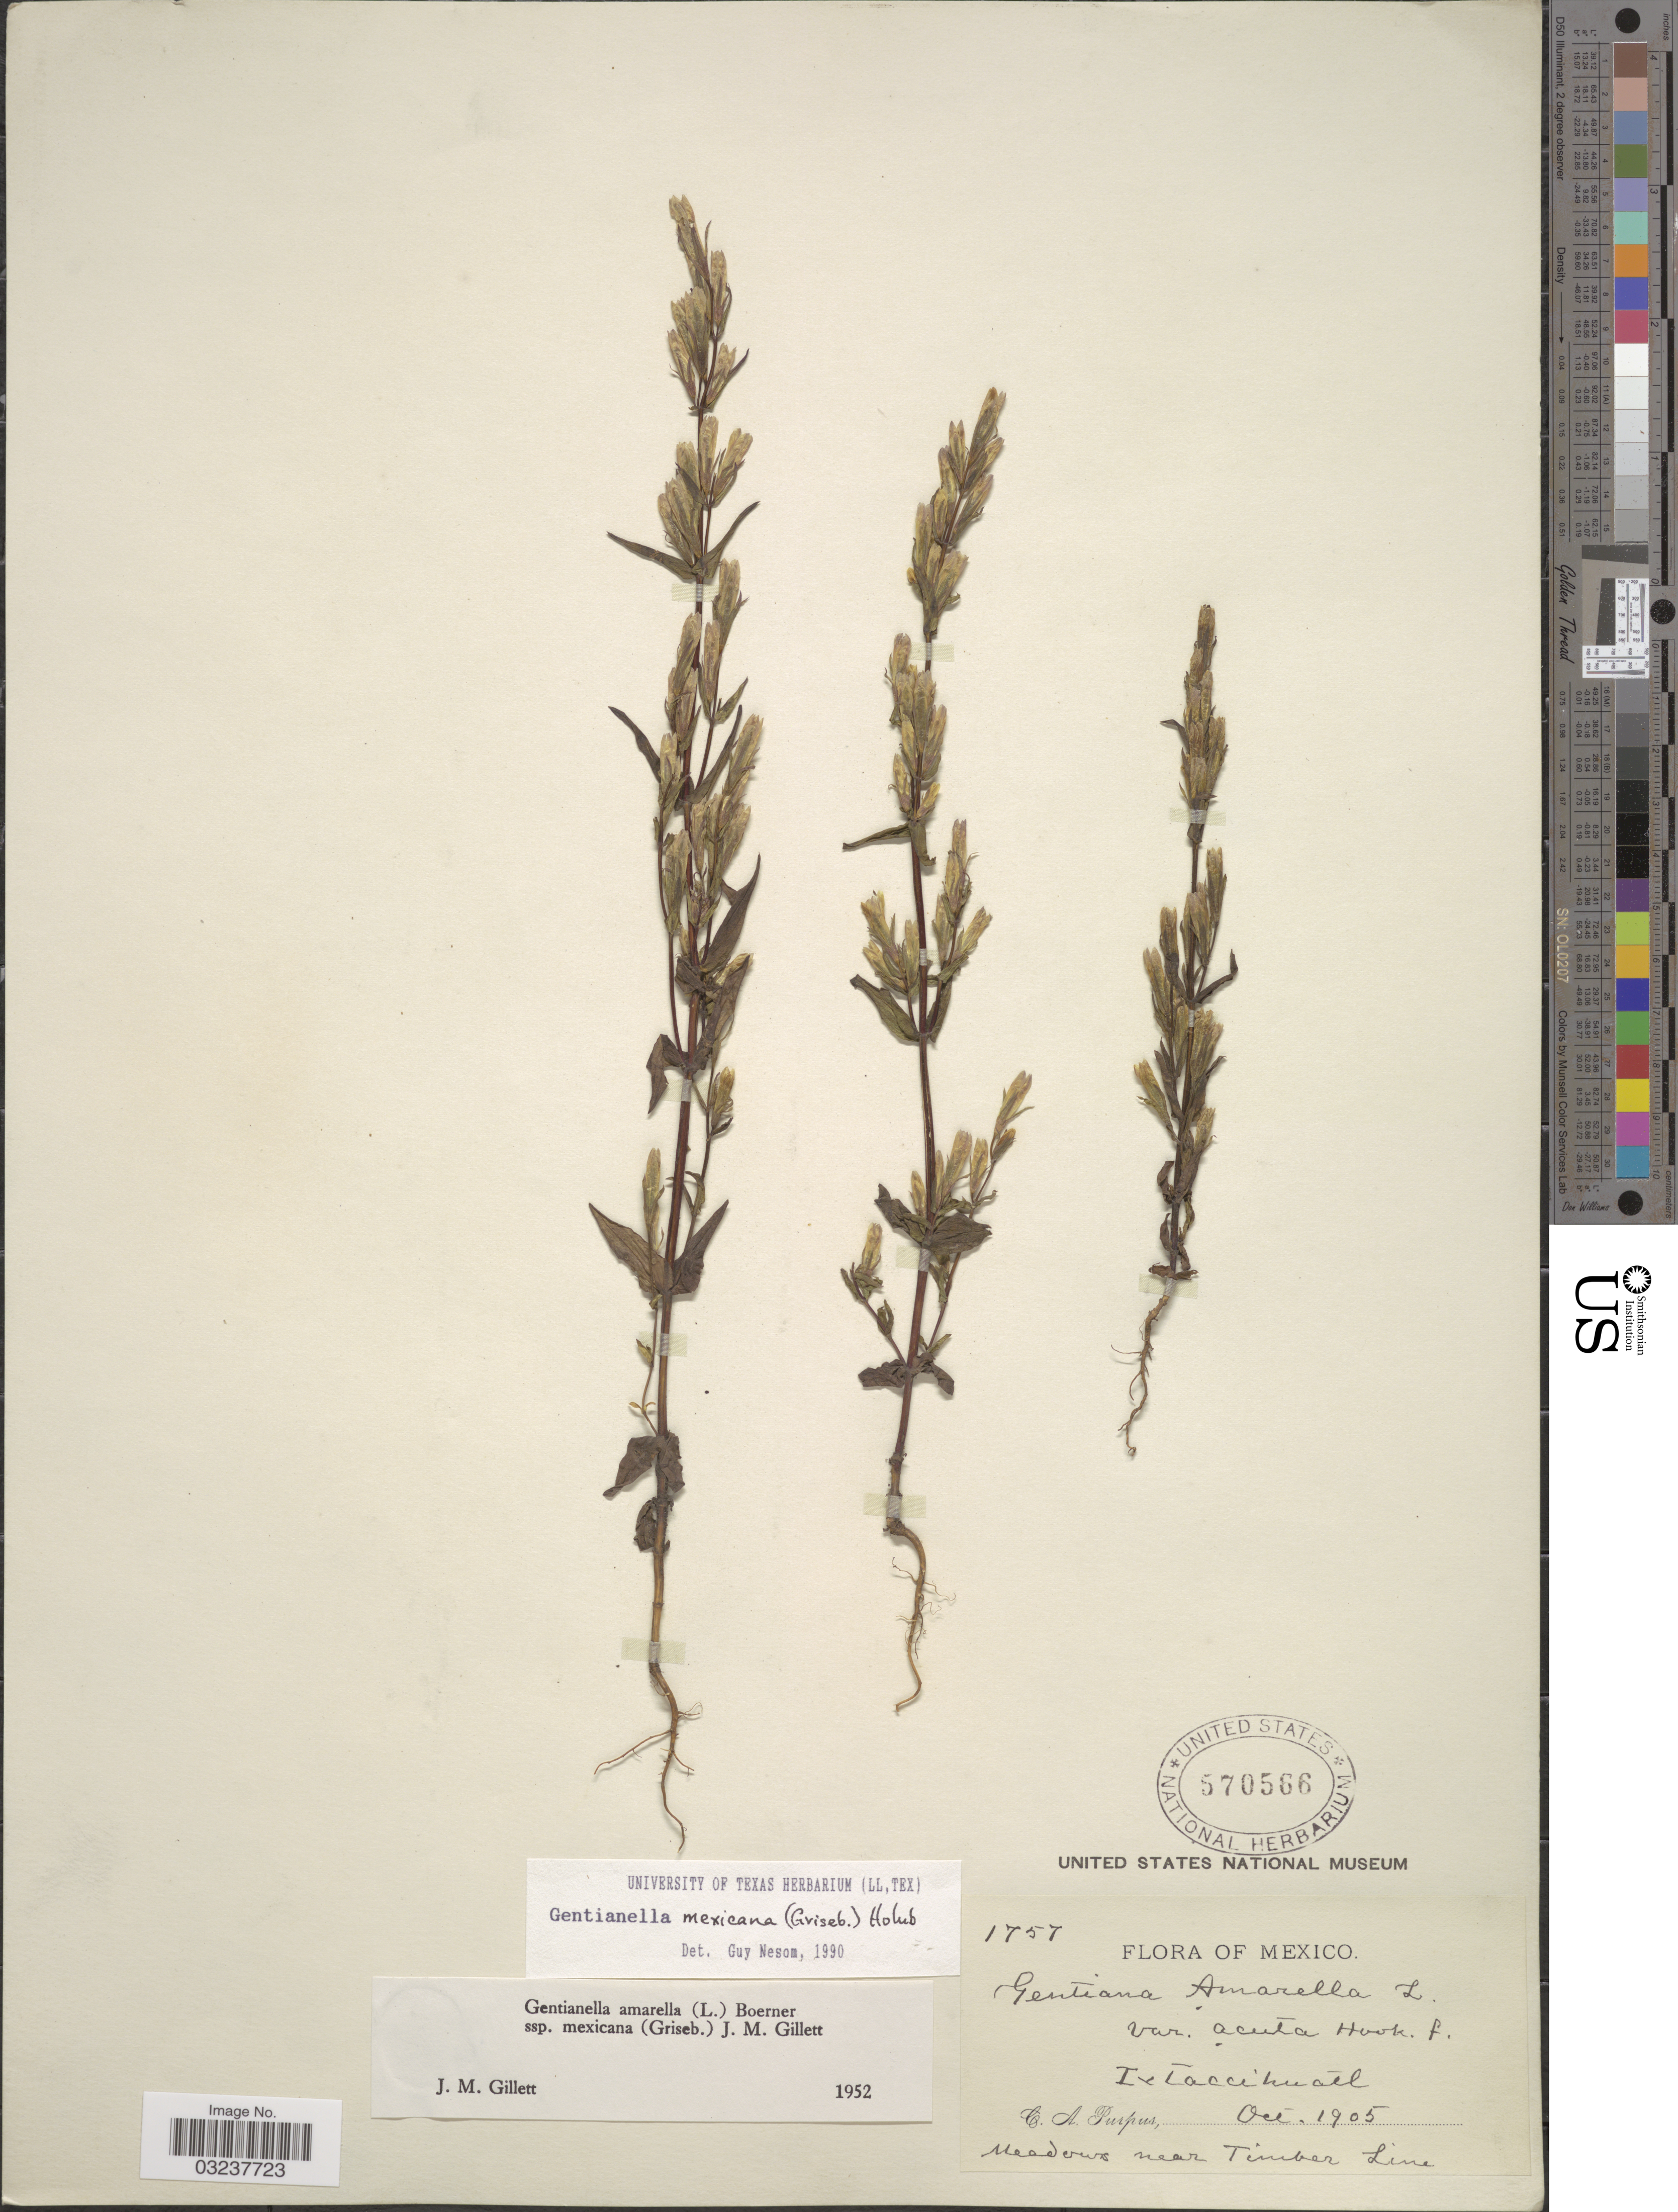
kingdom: Plantae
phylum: Tracheophyta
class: Magnoliopsida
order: Gentianales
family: Gentianaceae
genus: Gentianella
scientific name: Gentianella mexicana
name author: (Griseb.) Holub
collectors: C. A. Purpus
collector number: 1757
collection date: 1905-10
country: Mexico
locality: Iztaccihuatl, meadows near Timer Line.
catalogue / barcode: US 570566